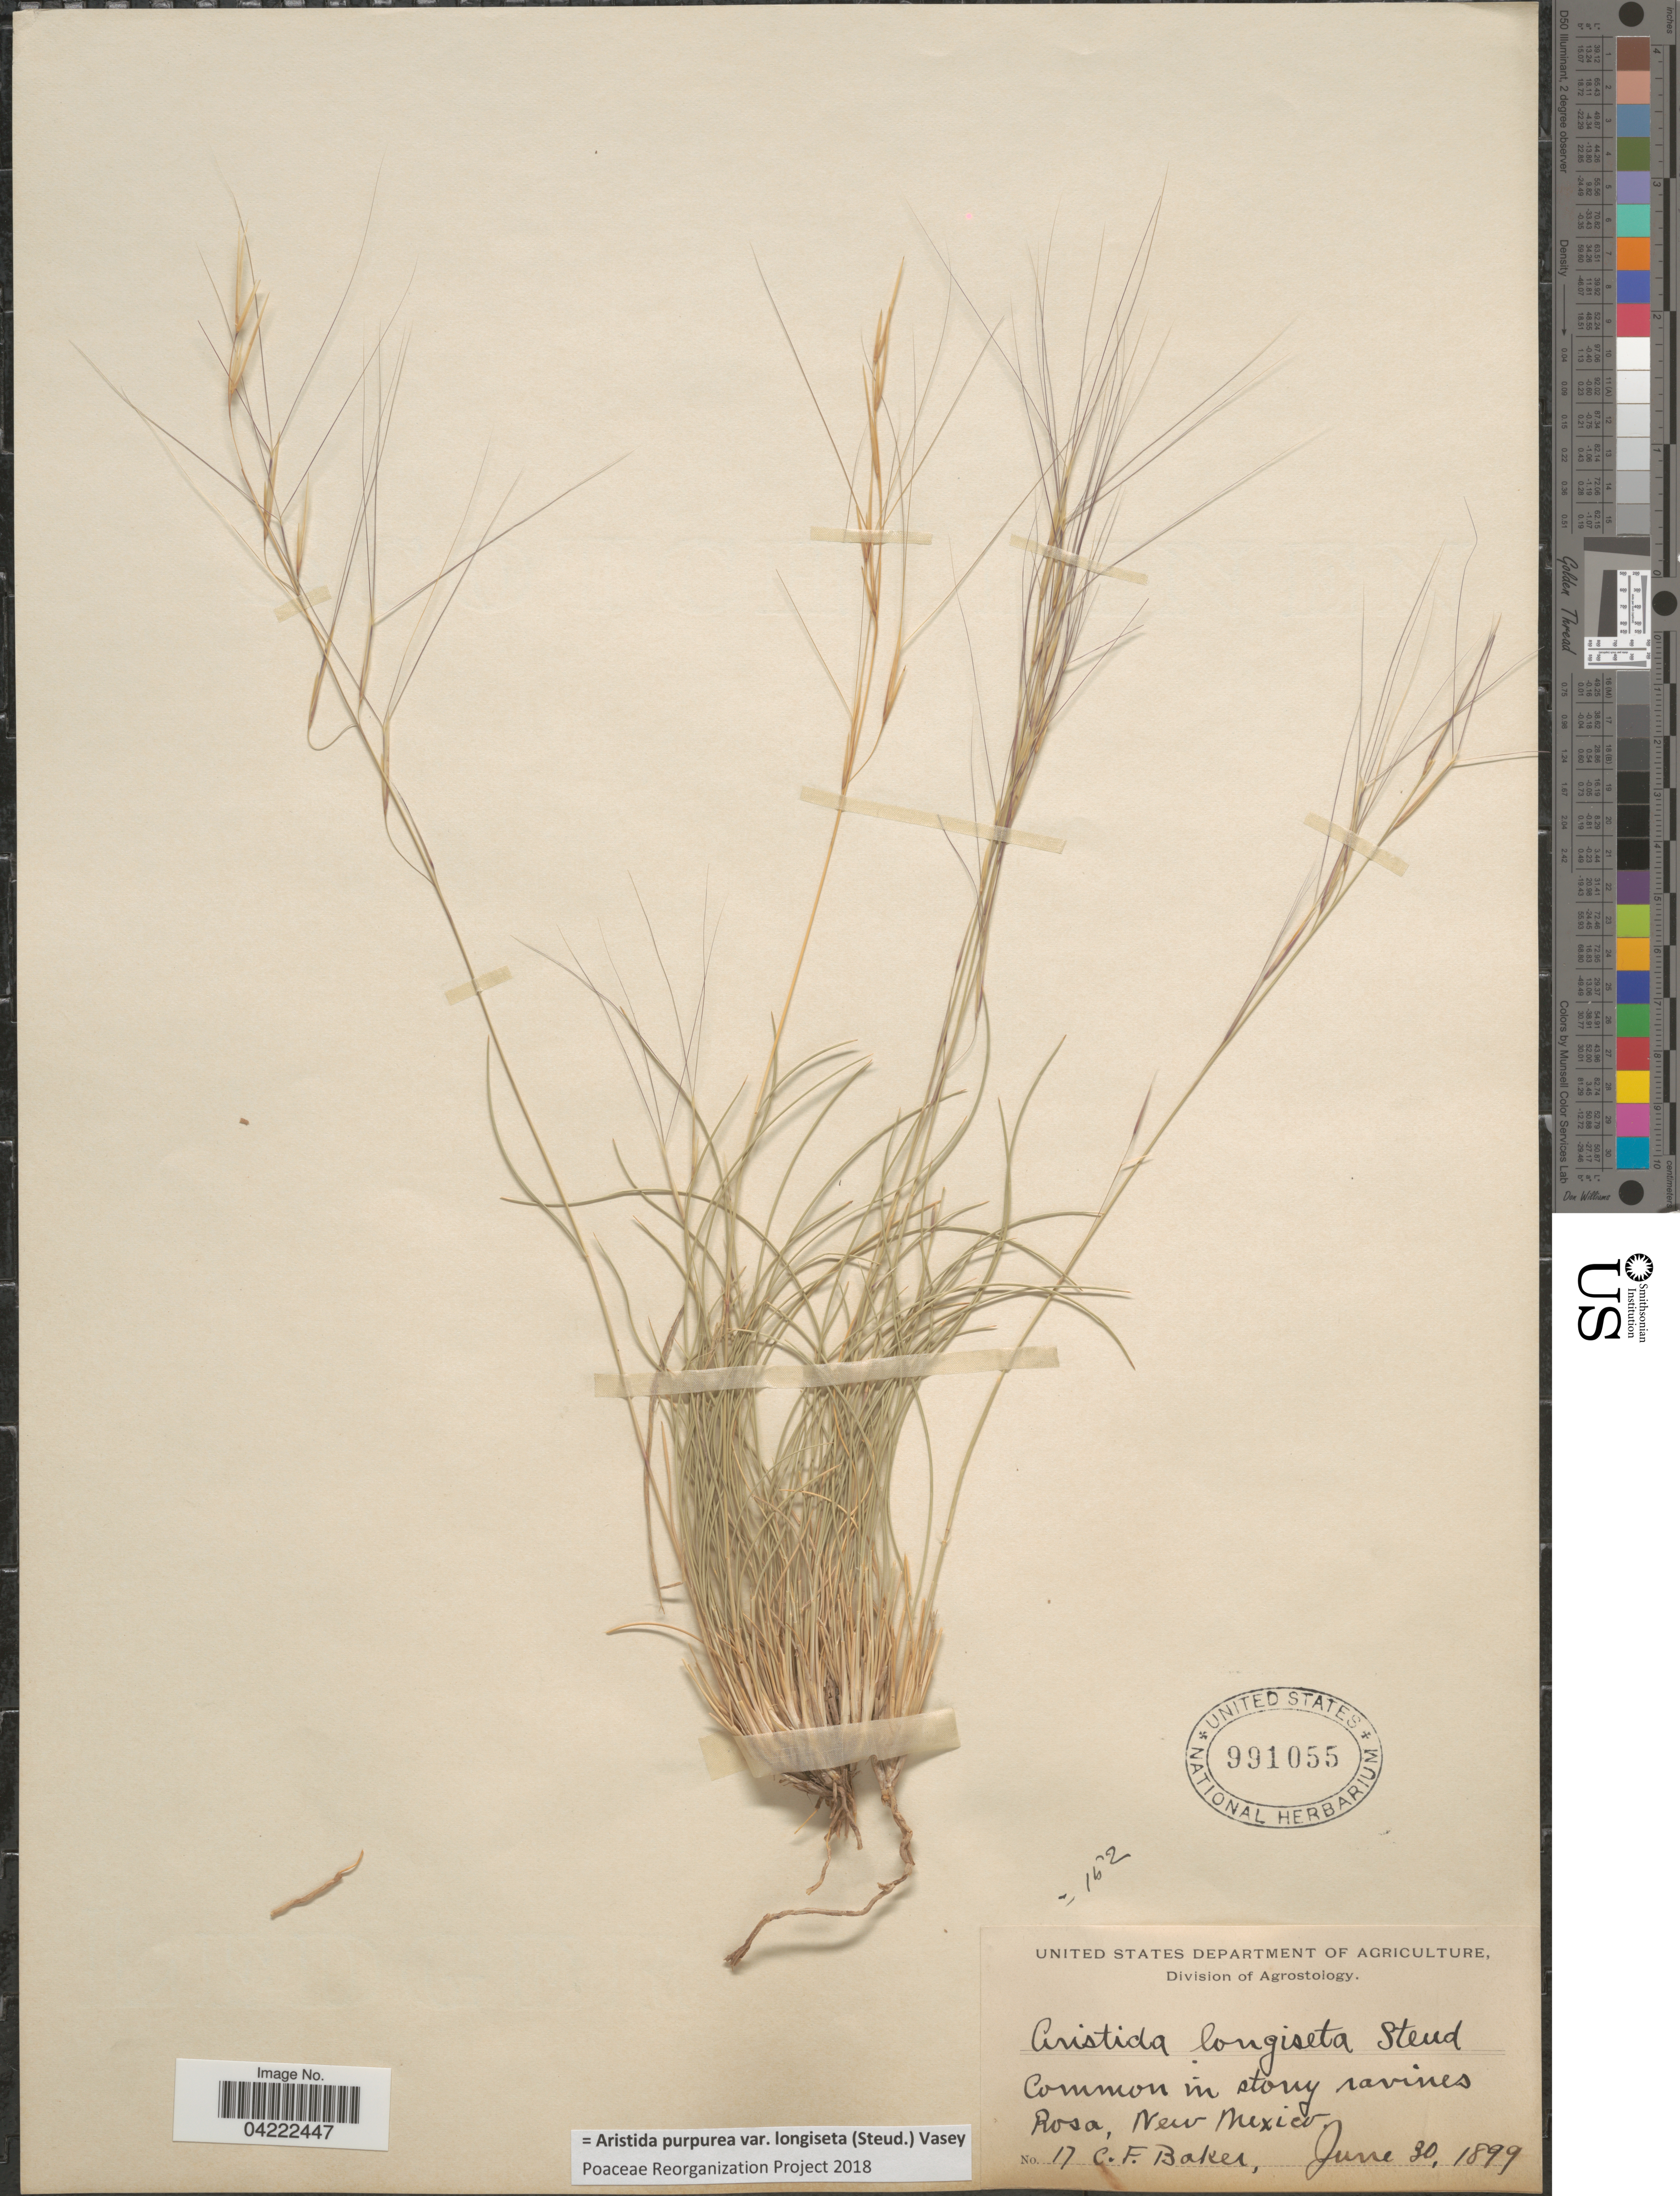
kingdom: Plantae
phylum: Tracheophyta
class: Liliopsida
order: Poales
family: Poaceae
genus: Aristida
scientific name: Aristida purpurea var. longiseta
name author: (Steud.) Vasey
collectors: C. F. Baker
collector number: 17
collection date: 1899-06-30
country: United States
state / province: New Mexico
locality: Common in stony ravines Rosa.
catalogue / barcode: US 991055